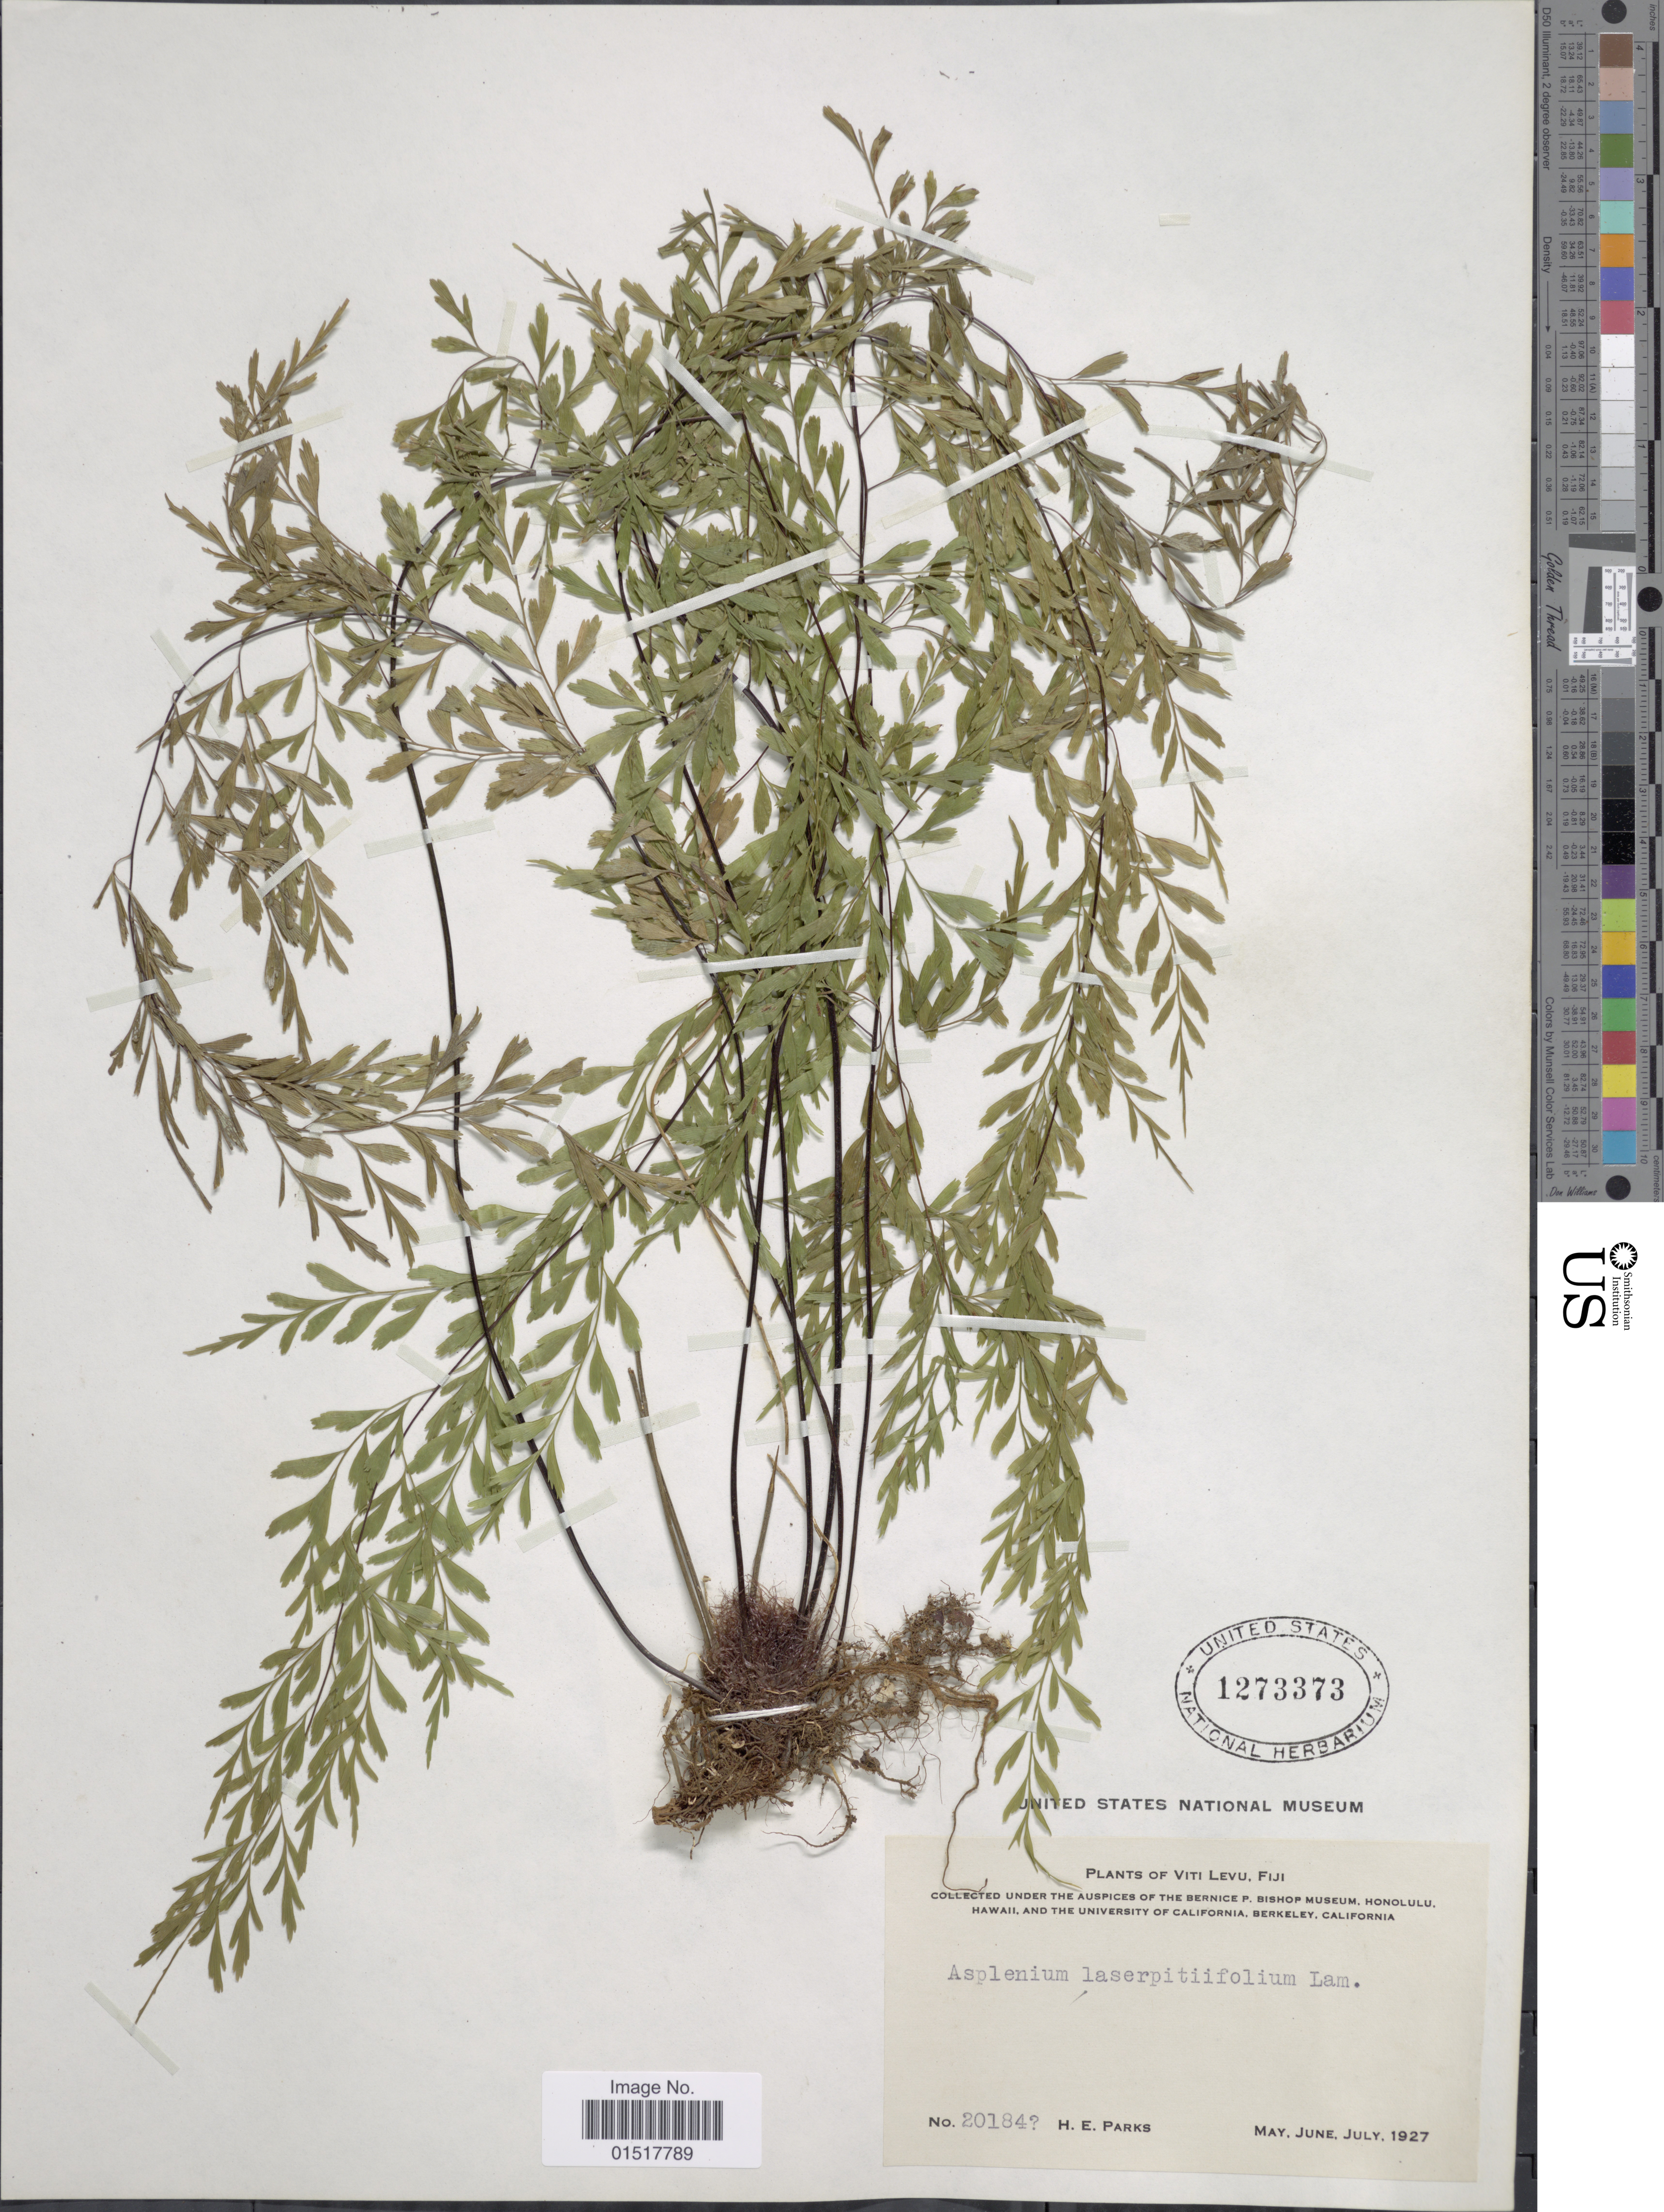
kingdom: Plantae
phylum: Tracheophyta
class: Polypodiopsida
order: Polypodiales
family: Aspleniaceae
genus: Asplenium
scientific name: Asplenium laserpitiifolium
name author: Lam.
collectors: H. E. Parks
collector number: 20184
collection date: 1927-05/1927-07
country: Fiji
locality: Viti Levu.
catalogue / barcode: US 1273373